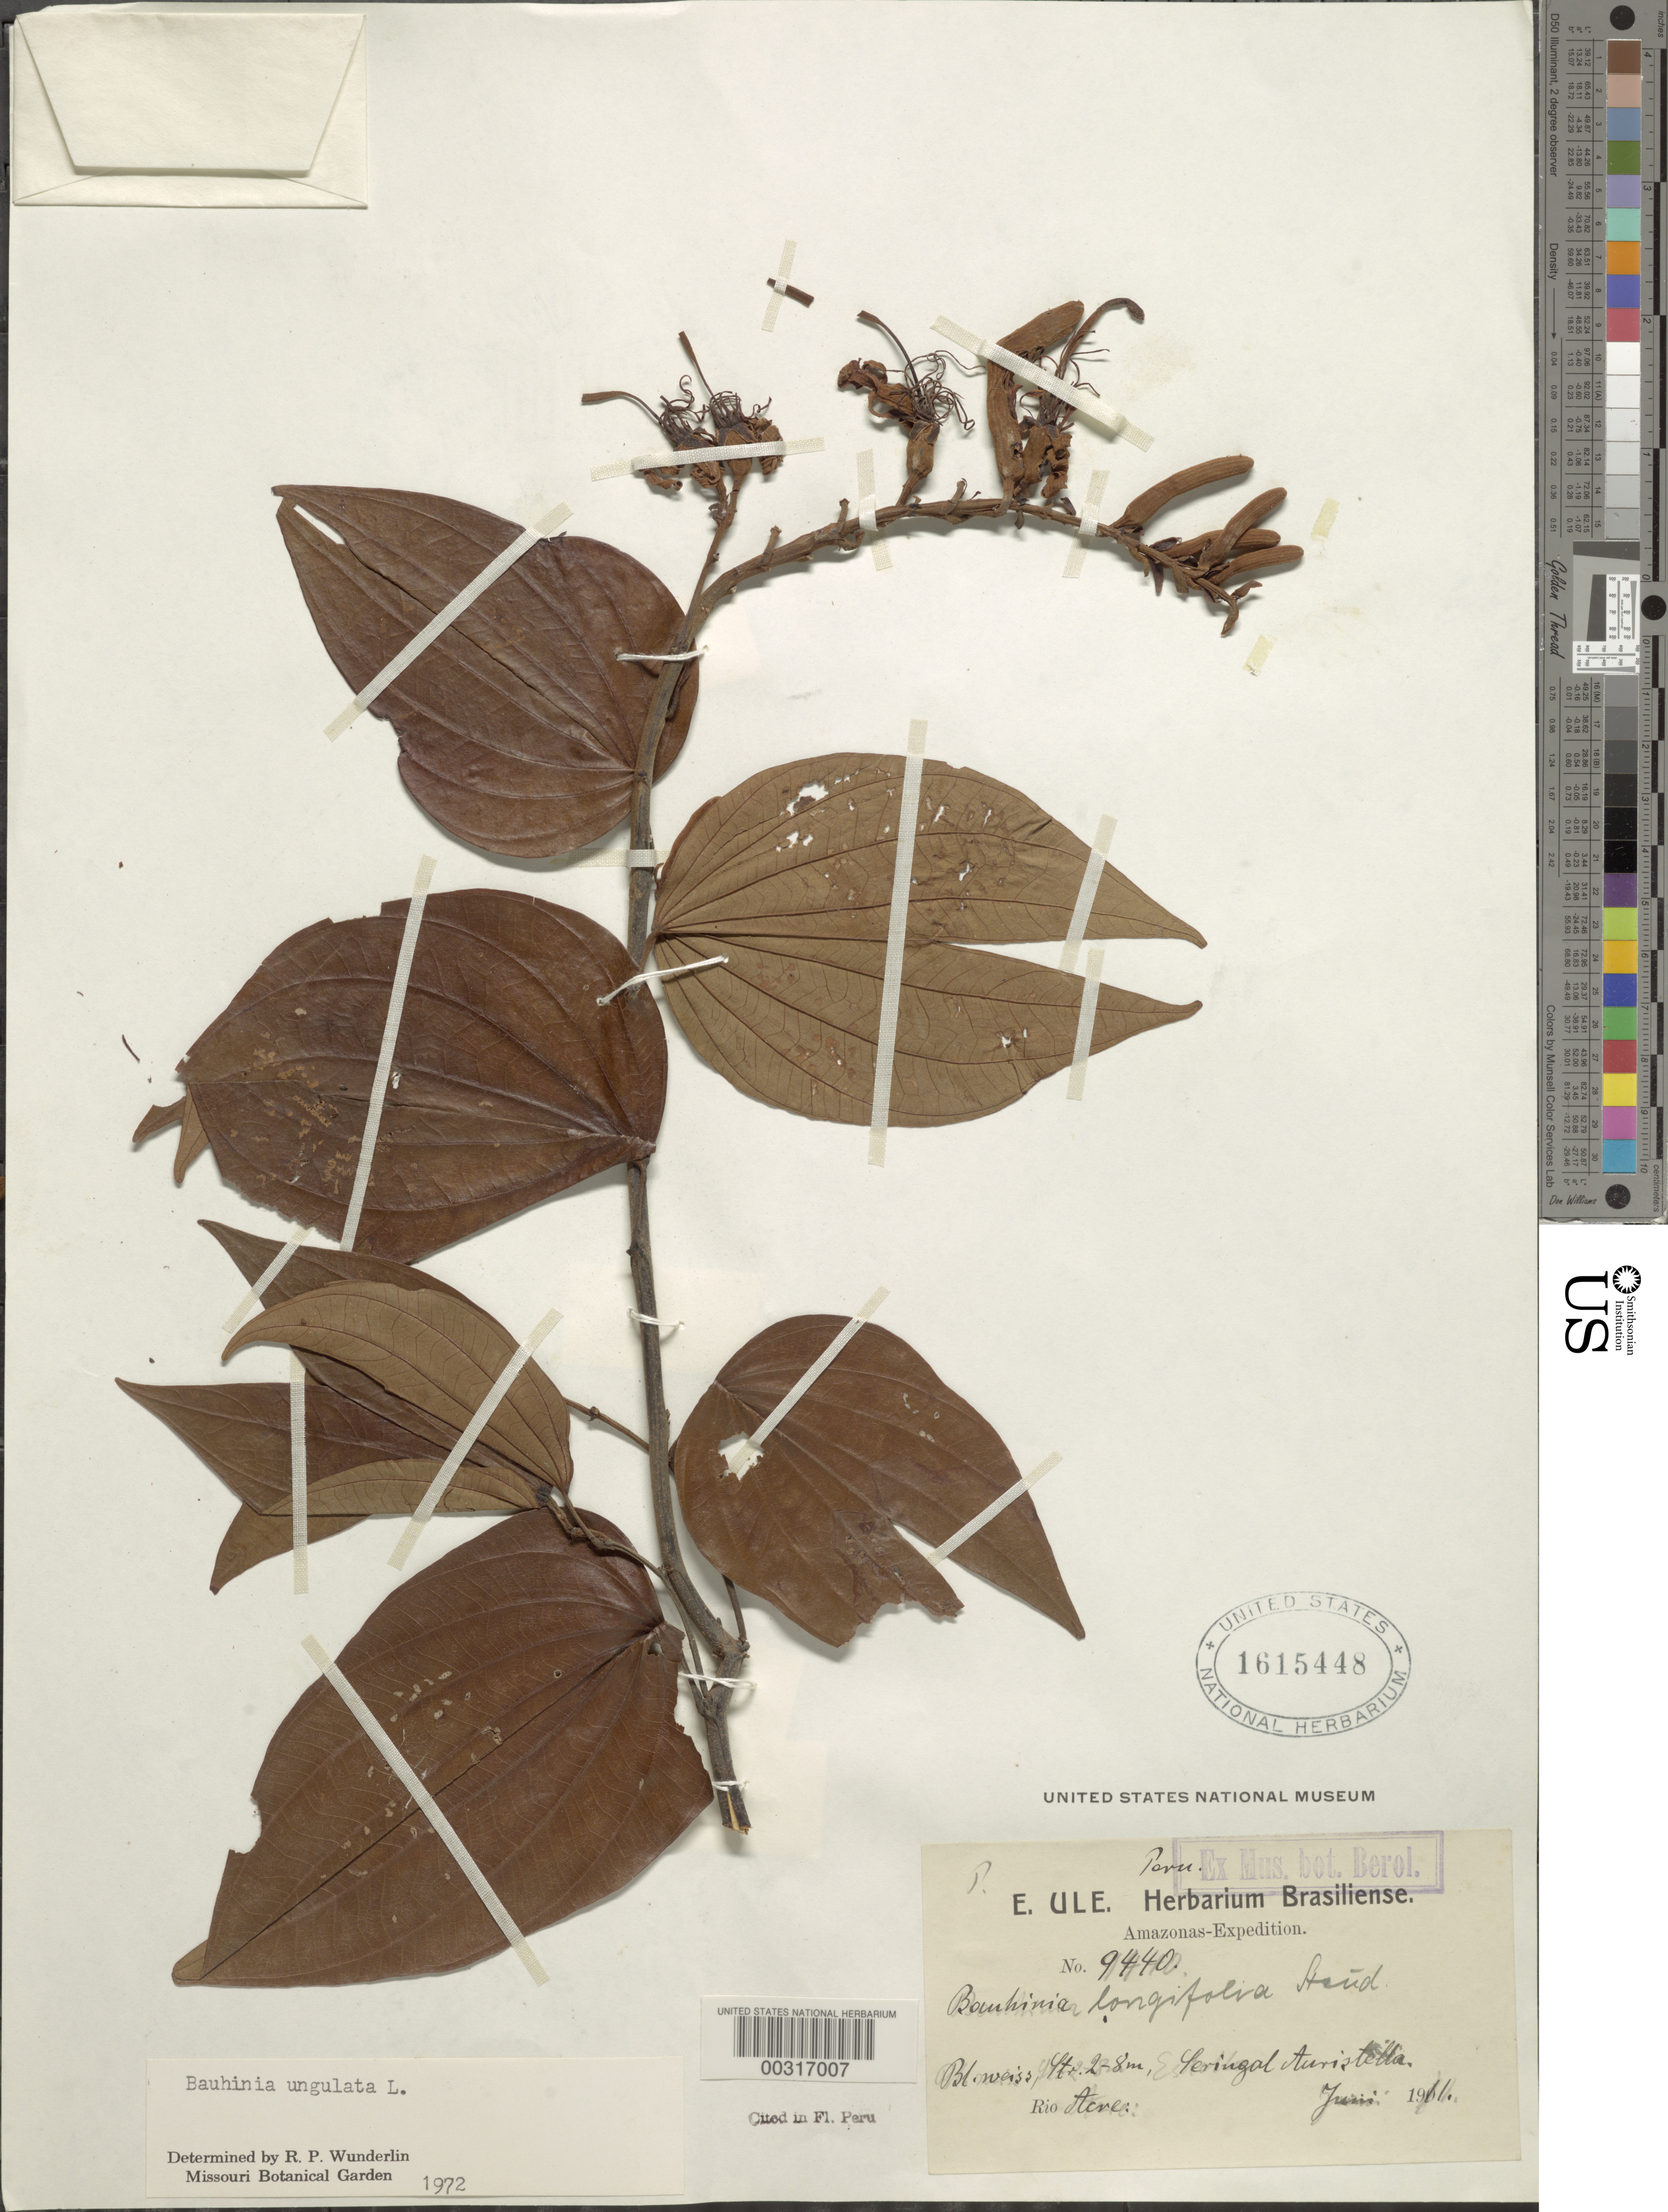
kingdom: Plantae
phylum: Tracheophyta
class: Magnoliopsida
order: Fabales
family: Fabaceae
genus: Bauhinia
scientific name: Bauhinia ungulata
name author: L.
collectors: E. H. Ule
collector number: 9440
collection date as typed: Jun 1911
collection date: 1911-06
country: Peru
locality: Teringal Auristella, Río Acre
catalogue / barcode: US 1615448